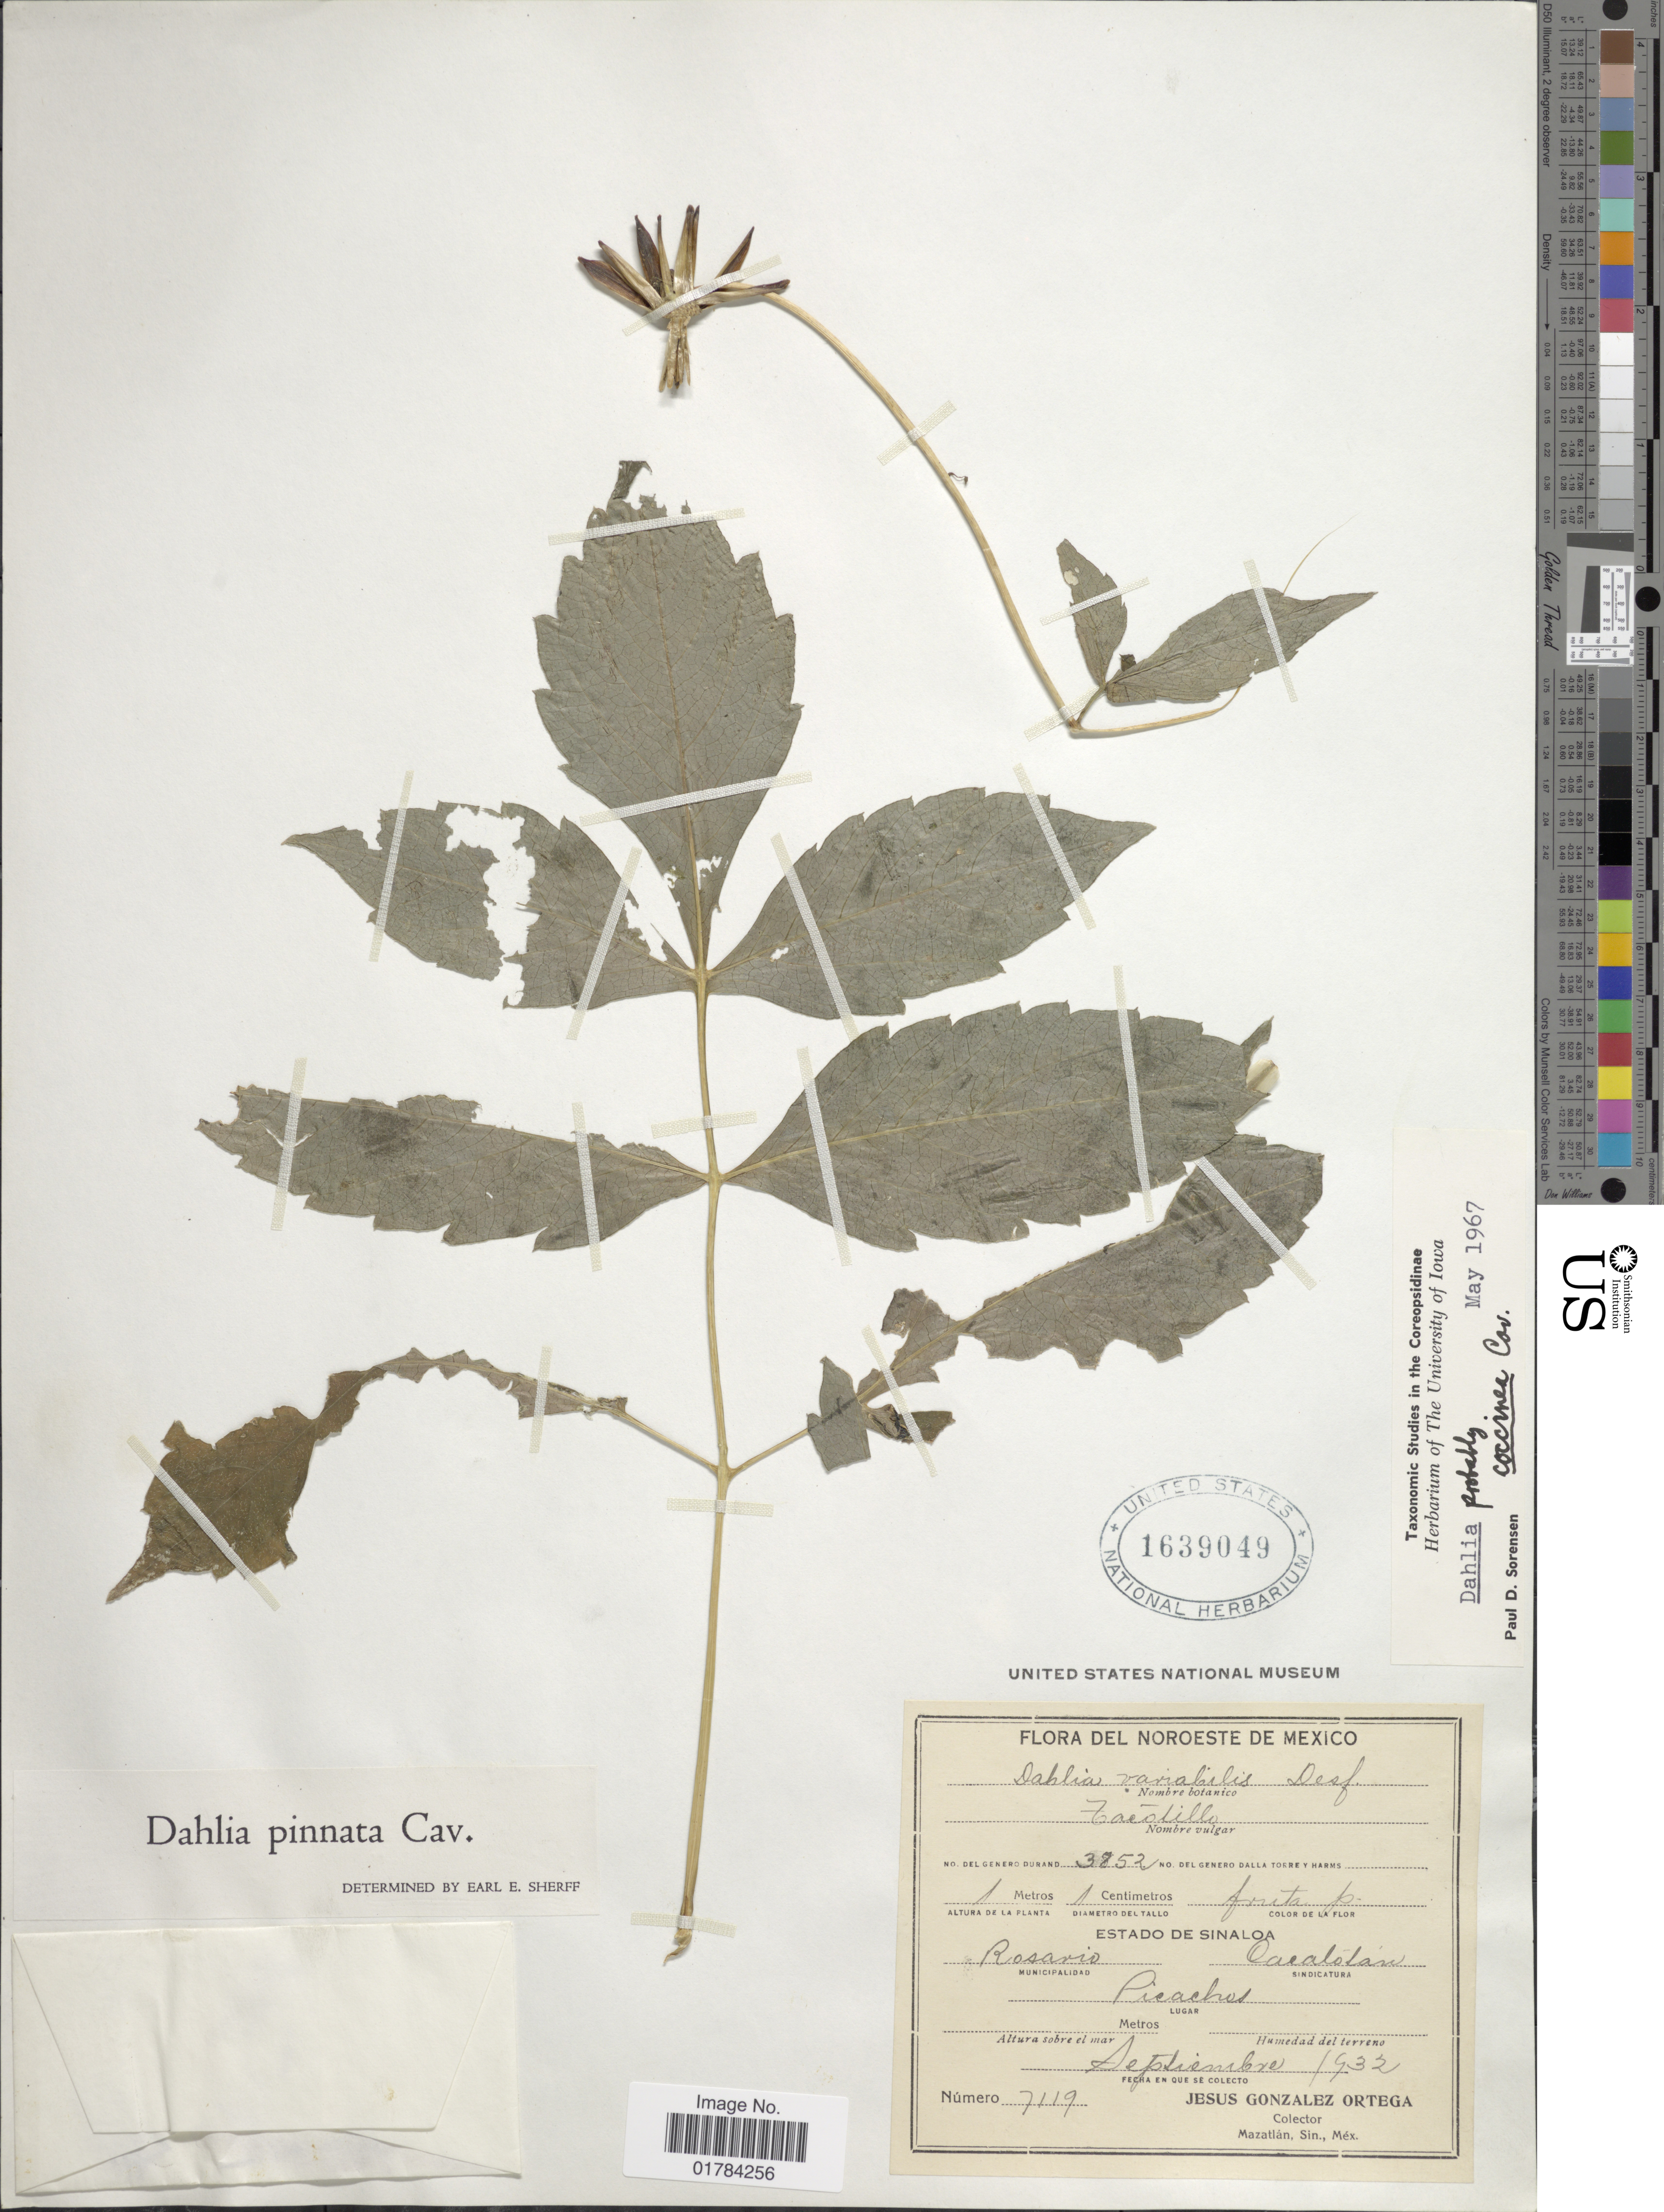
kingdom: Plantae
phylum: Tracheophyta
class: Magnoliopsida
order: Asterales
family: Asteraceae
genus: Dahlia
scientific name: Dahlia coccinea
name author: Cav.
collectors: J. Ortega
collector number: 7119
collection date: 1932-09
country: Mexico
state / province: Sinaloa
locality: Rosario, Qaeololan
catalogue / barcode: US 1639049